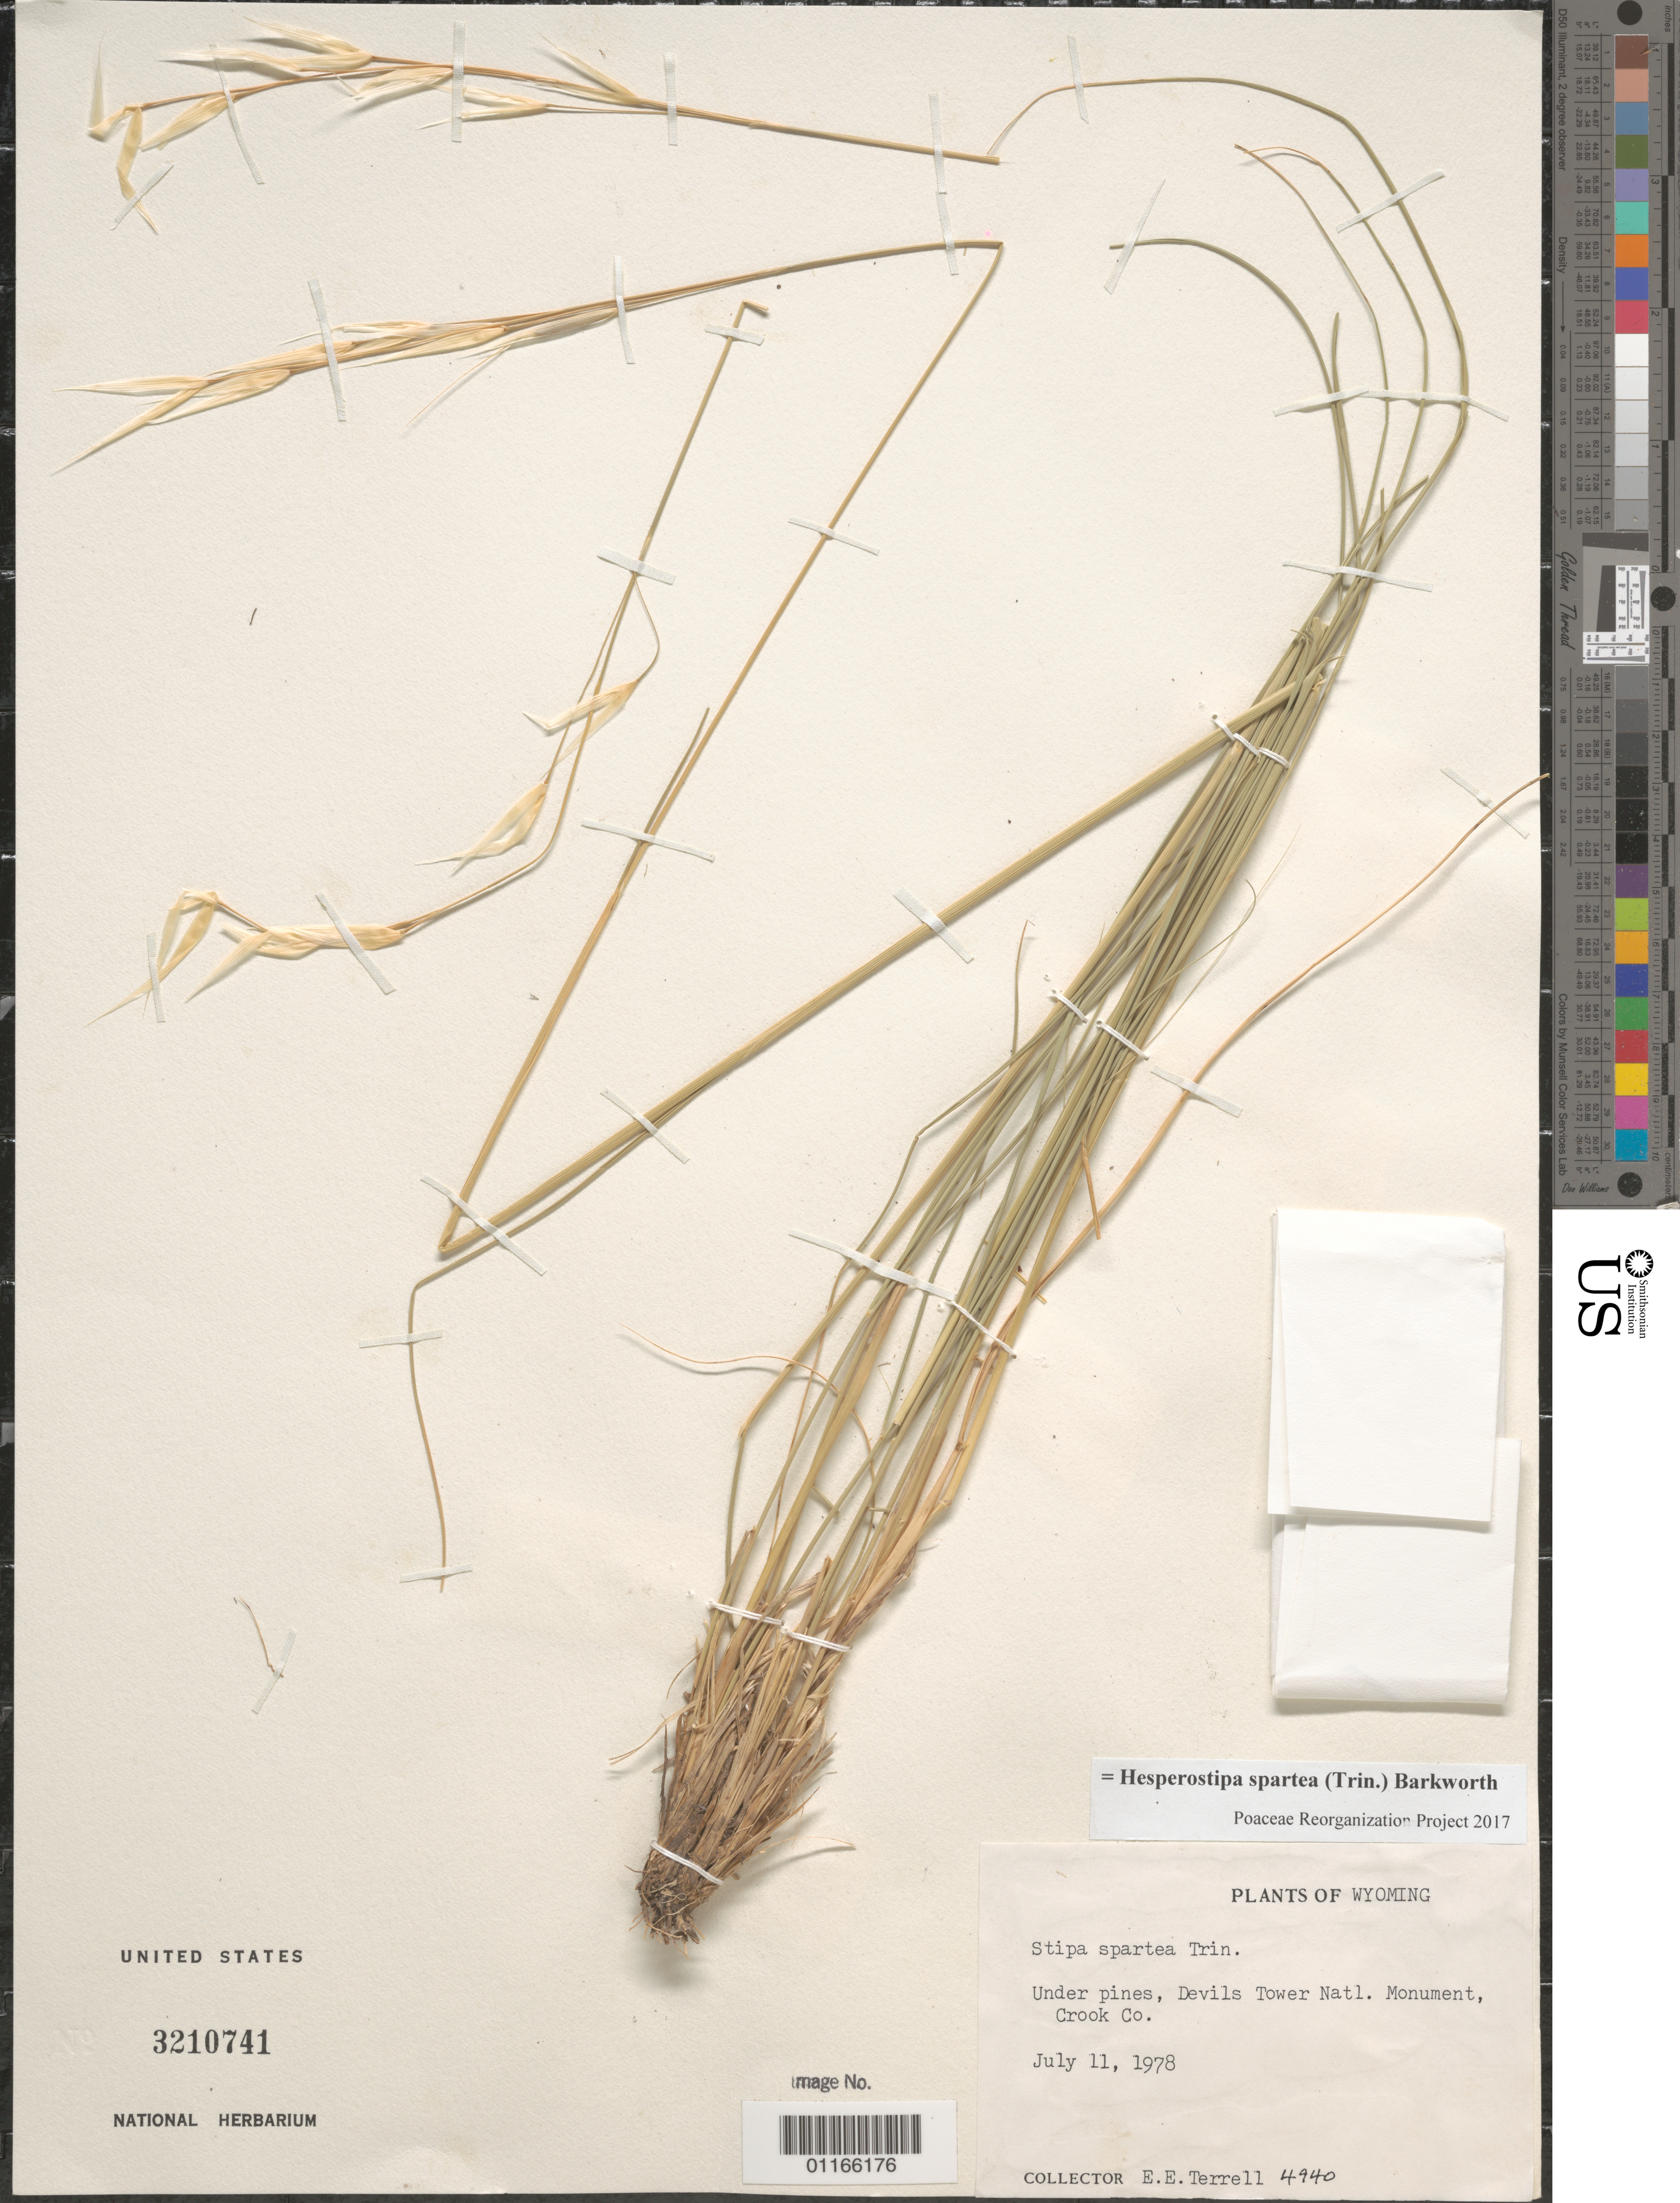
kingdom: Plantae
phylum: Tracheophyta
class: Liliopsida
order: Poales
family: Poaceae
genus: Hesperostipa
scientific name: Hesperostipa spartea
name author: (Trin.) Barkworth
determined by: Poaceae Reorganization Project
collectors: E. E. Terrell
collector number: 4940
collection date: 1978-07-11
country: United States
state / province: Wyoming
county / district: Crook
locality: Devils Tower Natl. Monument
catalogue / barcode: US 3210741